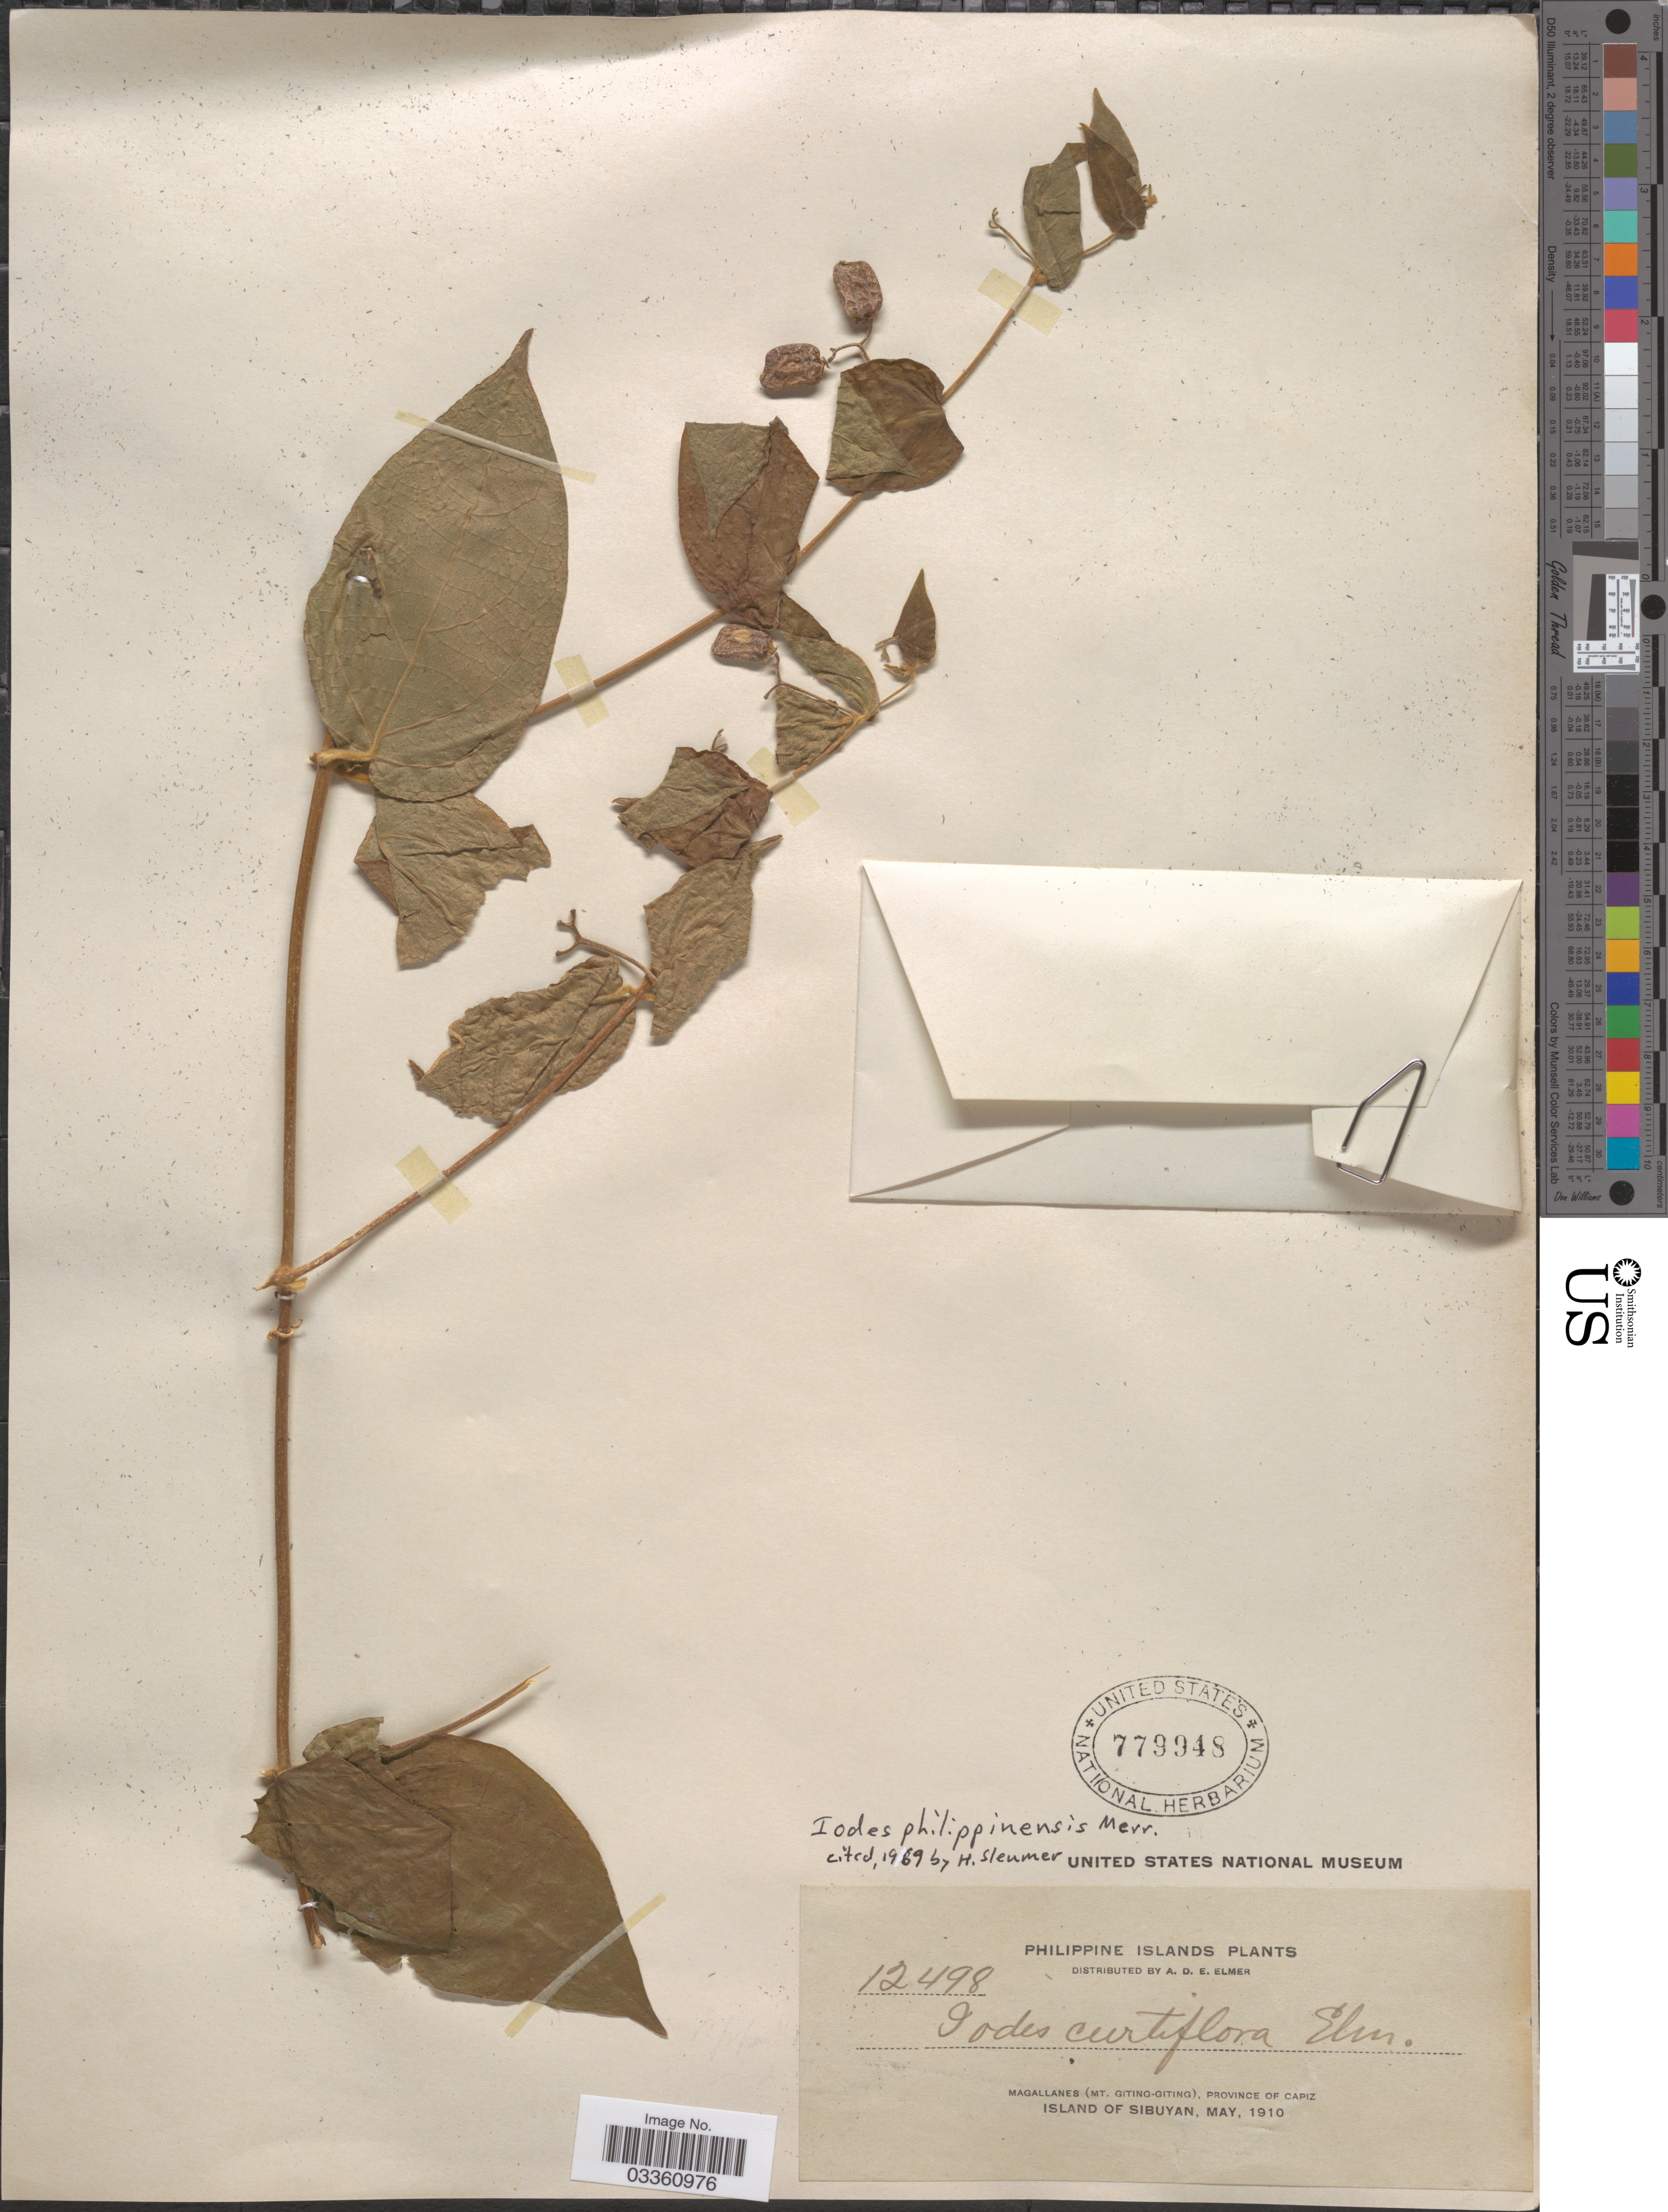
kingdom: Plantae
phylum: Tracheophyta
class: Magnoliopsida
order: Icacinales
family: Icacinaceae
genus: Iodes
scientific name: Iodes philippinensis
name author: Merr.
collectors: A. D. E. Elmer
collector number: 12498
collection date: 1910-05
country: Philippines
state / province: Western Visayas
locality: Philippine Islands. Magallanes (Mt. Giting-Giting), Province of Capiz. Island of Sibuyan.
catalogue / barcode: US 779948